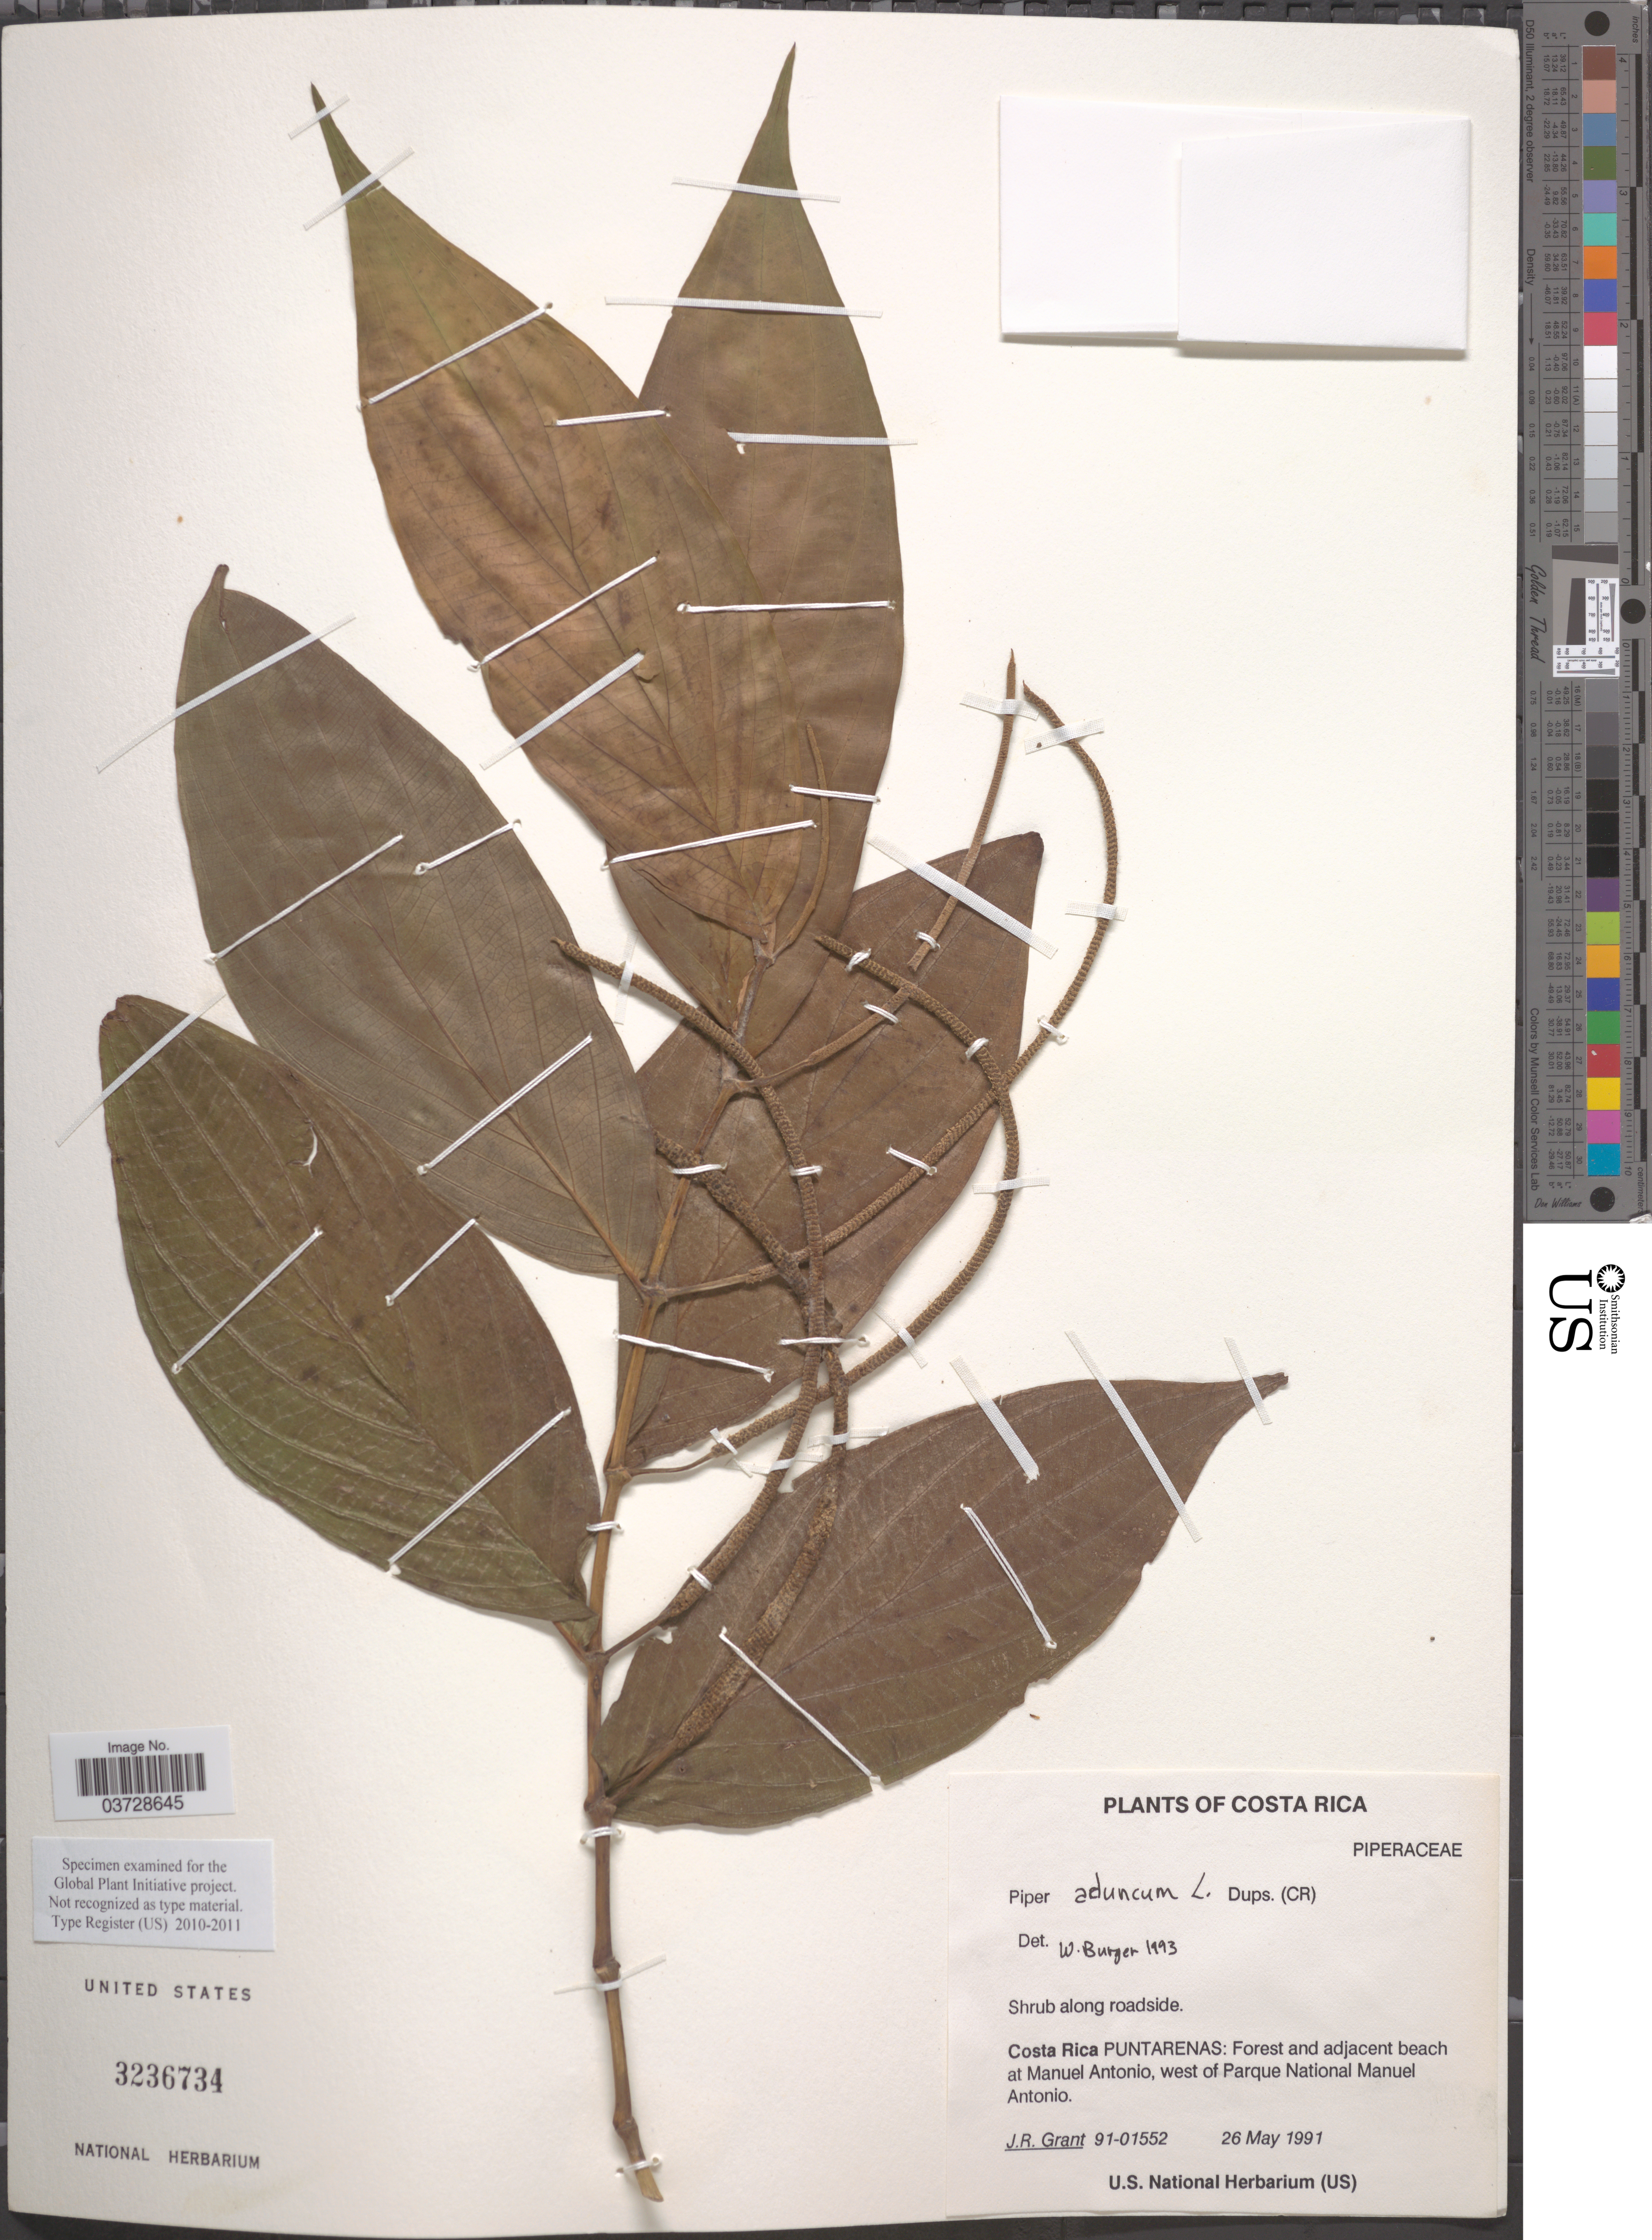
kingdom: Plantae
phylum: Tracheophyta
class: Magnoliopsida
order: Piperales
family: Piperaceae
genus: Piper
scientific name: Piper aduncum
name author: L.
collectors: J. Grant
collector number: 91-01552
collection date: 1991-05-26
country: Costa Rica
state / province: Puntarenas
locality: Forest and adjacent beach at Manuel Antonio, west of Parque National Manuel Antonio.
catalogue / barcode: US 3236734